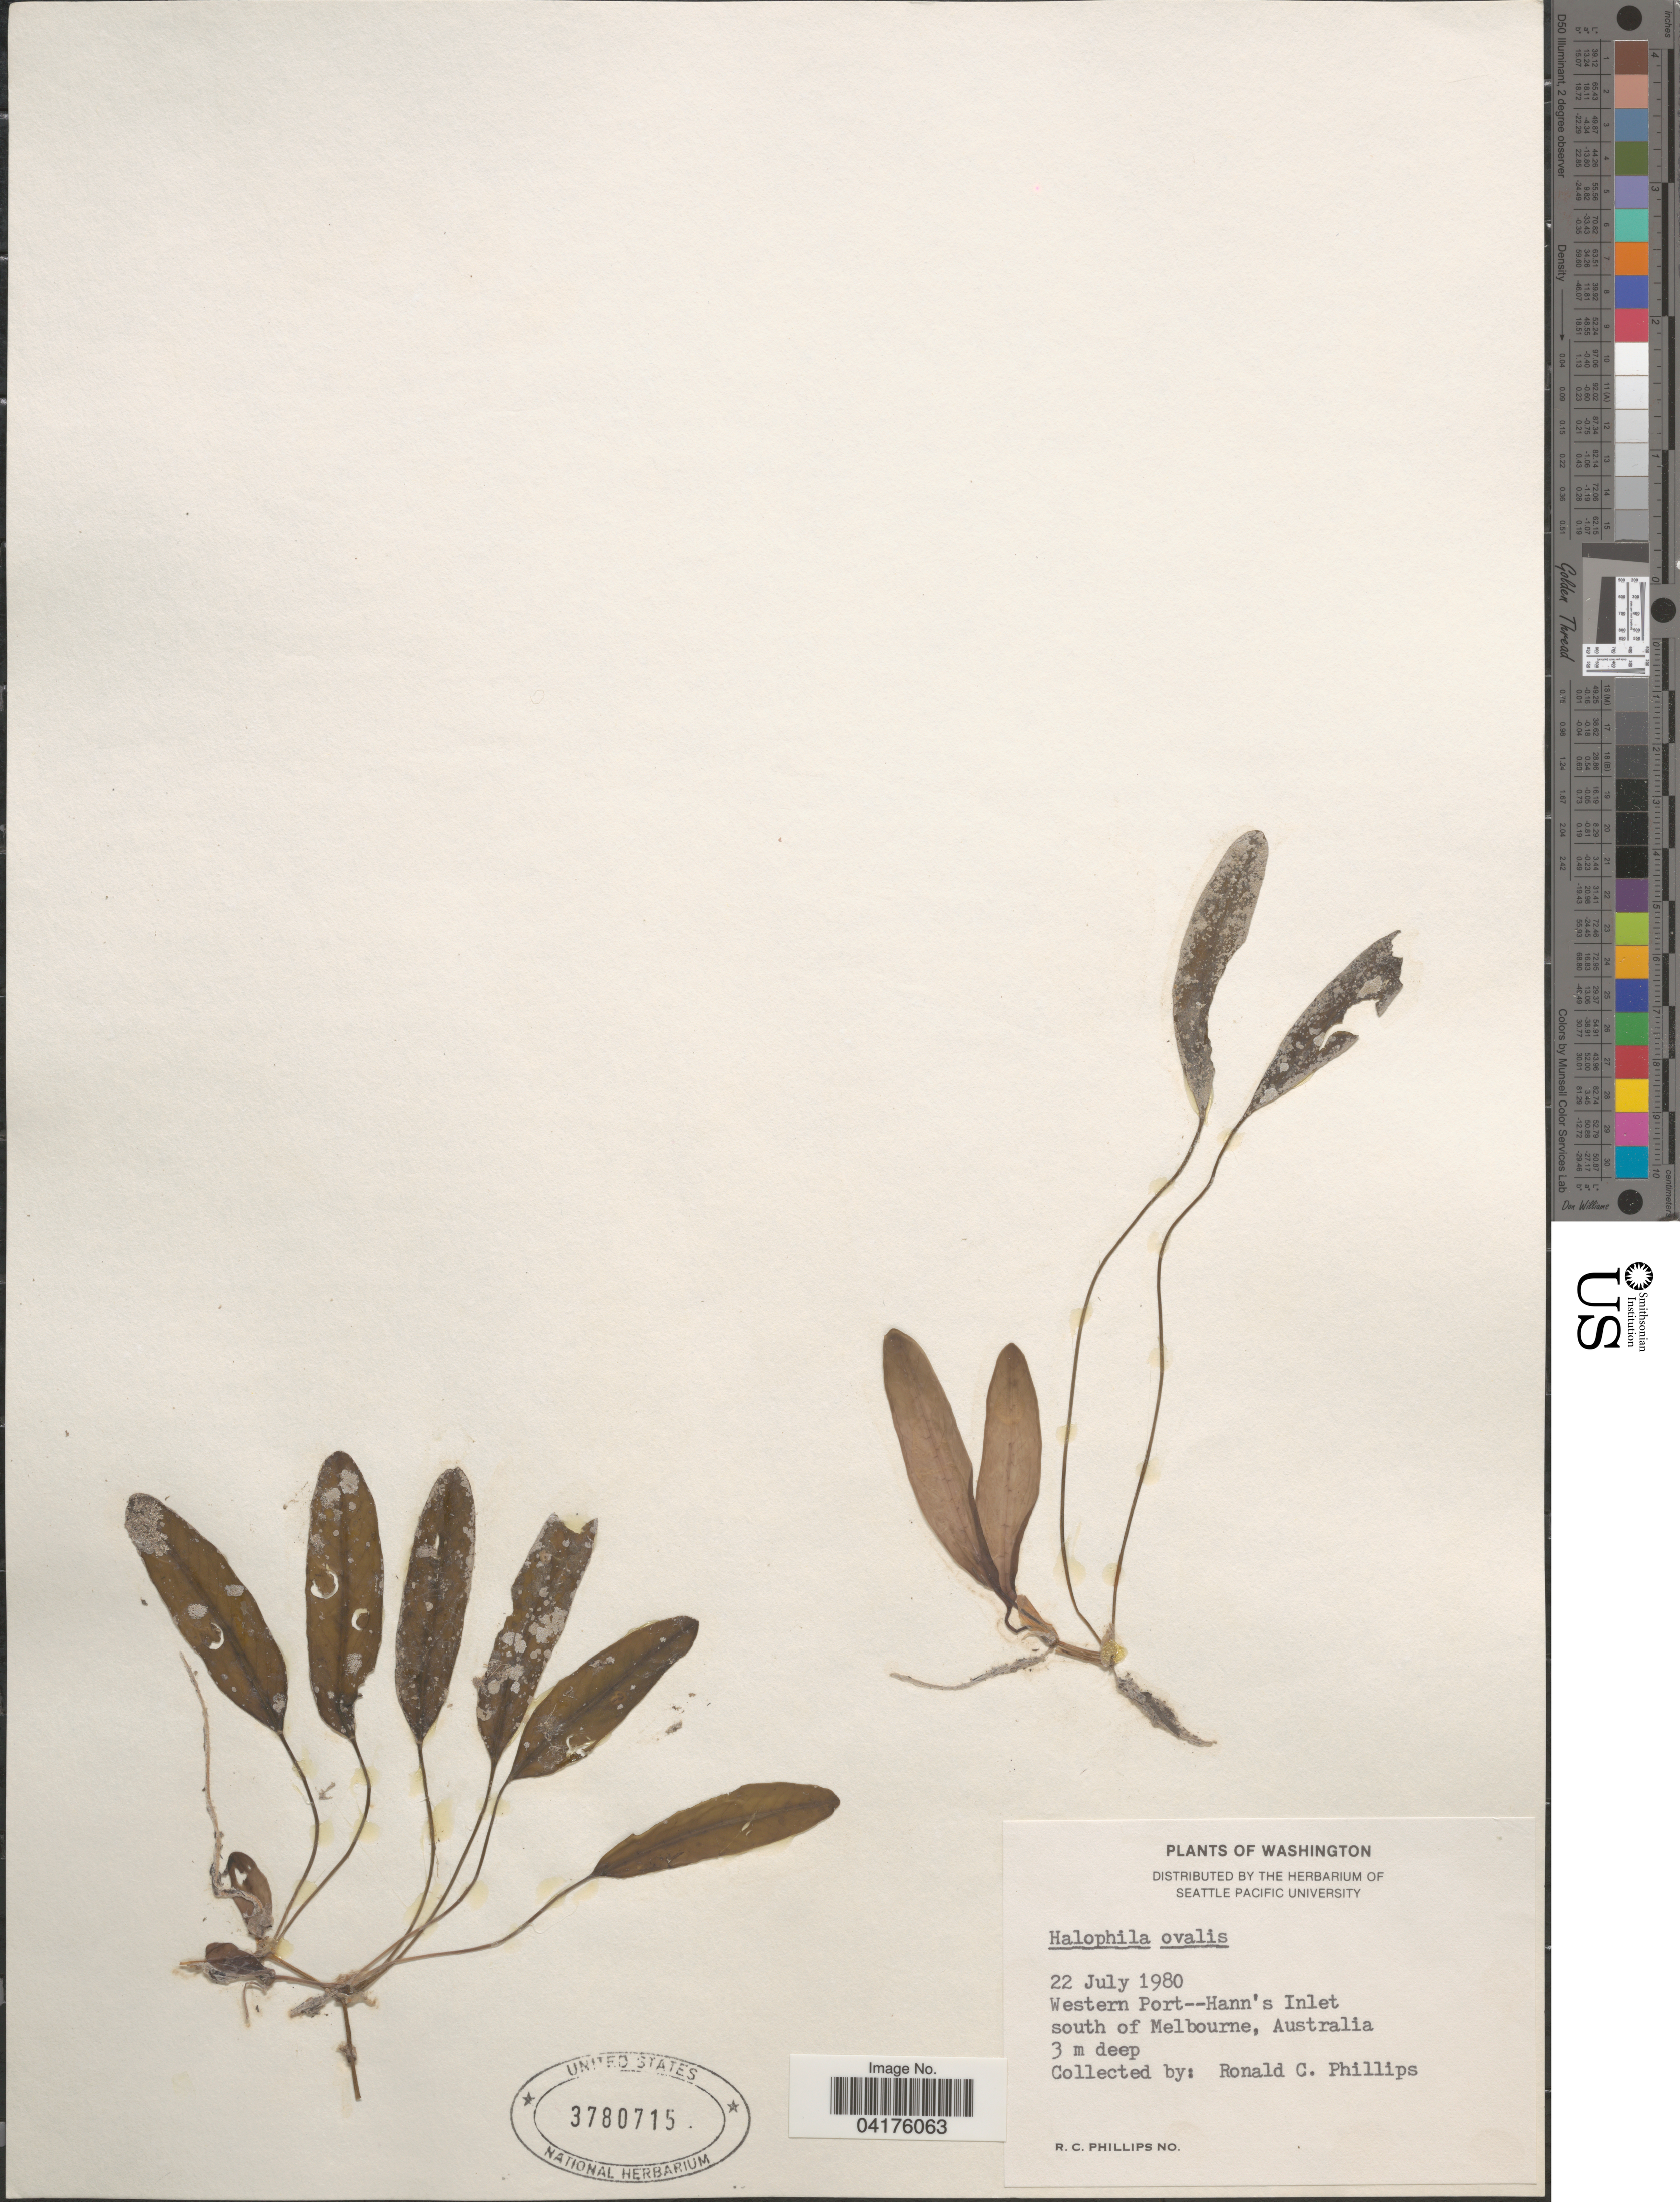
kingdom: Plantae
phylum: Tracheophyta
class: Liliopsida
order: Alismatales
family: Hydrocharitaceae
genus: Halophila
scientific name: Halophila ovalis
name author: (R. Br.) Hook. f.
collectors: R. C. Phillips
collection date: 1980-07-22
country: Australia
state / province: Victoria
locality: Western Port--Hann's Inlet south of Melbourne.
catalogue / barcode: US 3780715